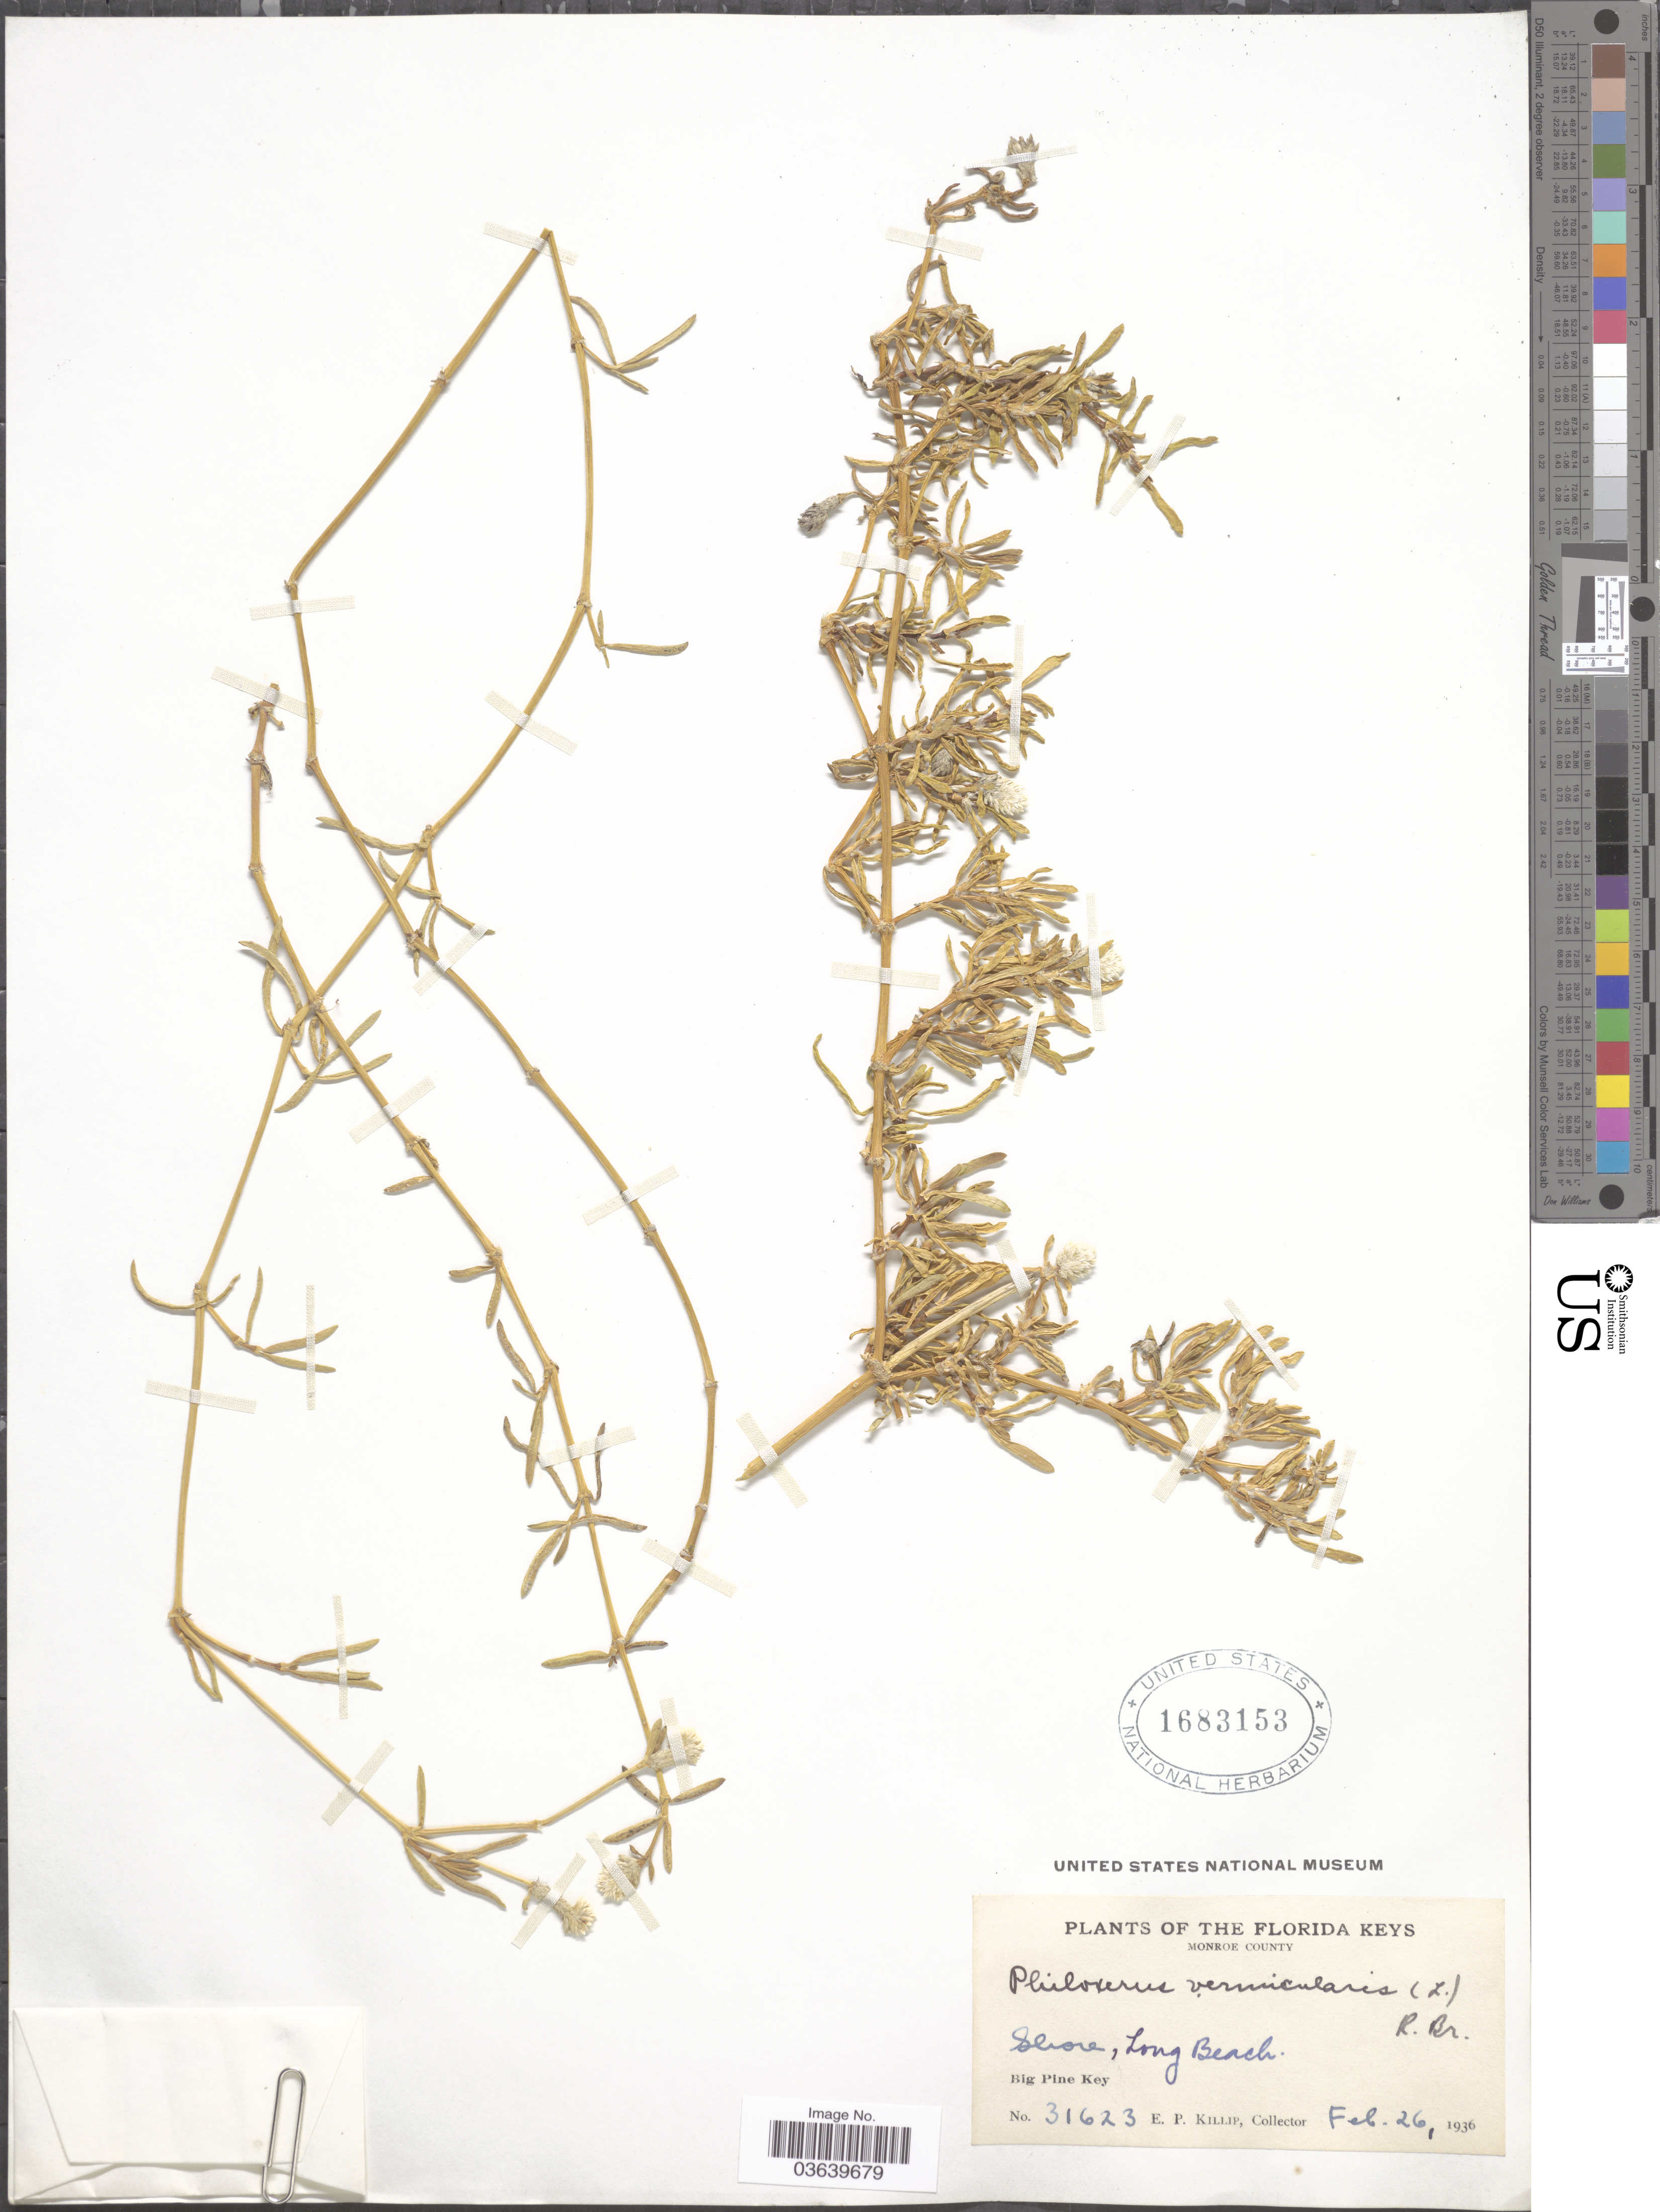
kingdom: Plantae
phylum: Tracheophyta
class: Magnoliopsida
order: Caryophyllales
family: Amaranthaceae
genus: Gomphrena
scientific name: Gomphrena vermicularis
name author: L.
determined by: Strong, Mark T., (BOT), Smithsonian Institution - National Museum of Natural History (UNITED STATES)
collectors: E. P. Killip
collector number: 31623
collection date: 1936-02-26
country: United States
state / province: Florida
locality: The Florida Keys, Monroe County. Shore, Long Beach. Big Pine Key.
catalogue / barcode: US 1683153